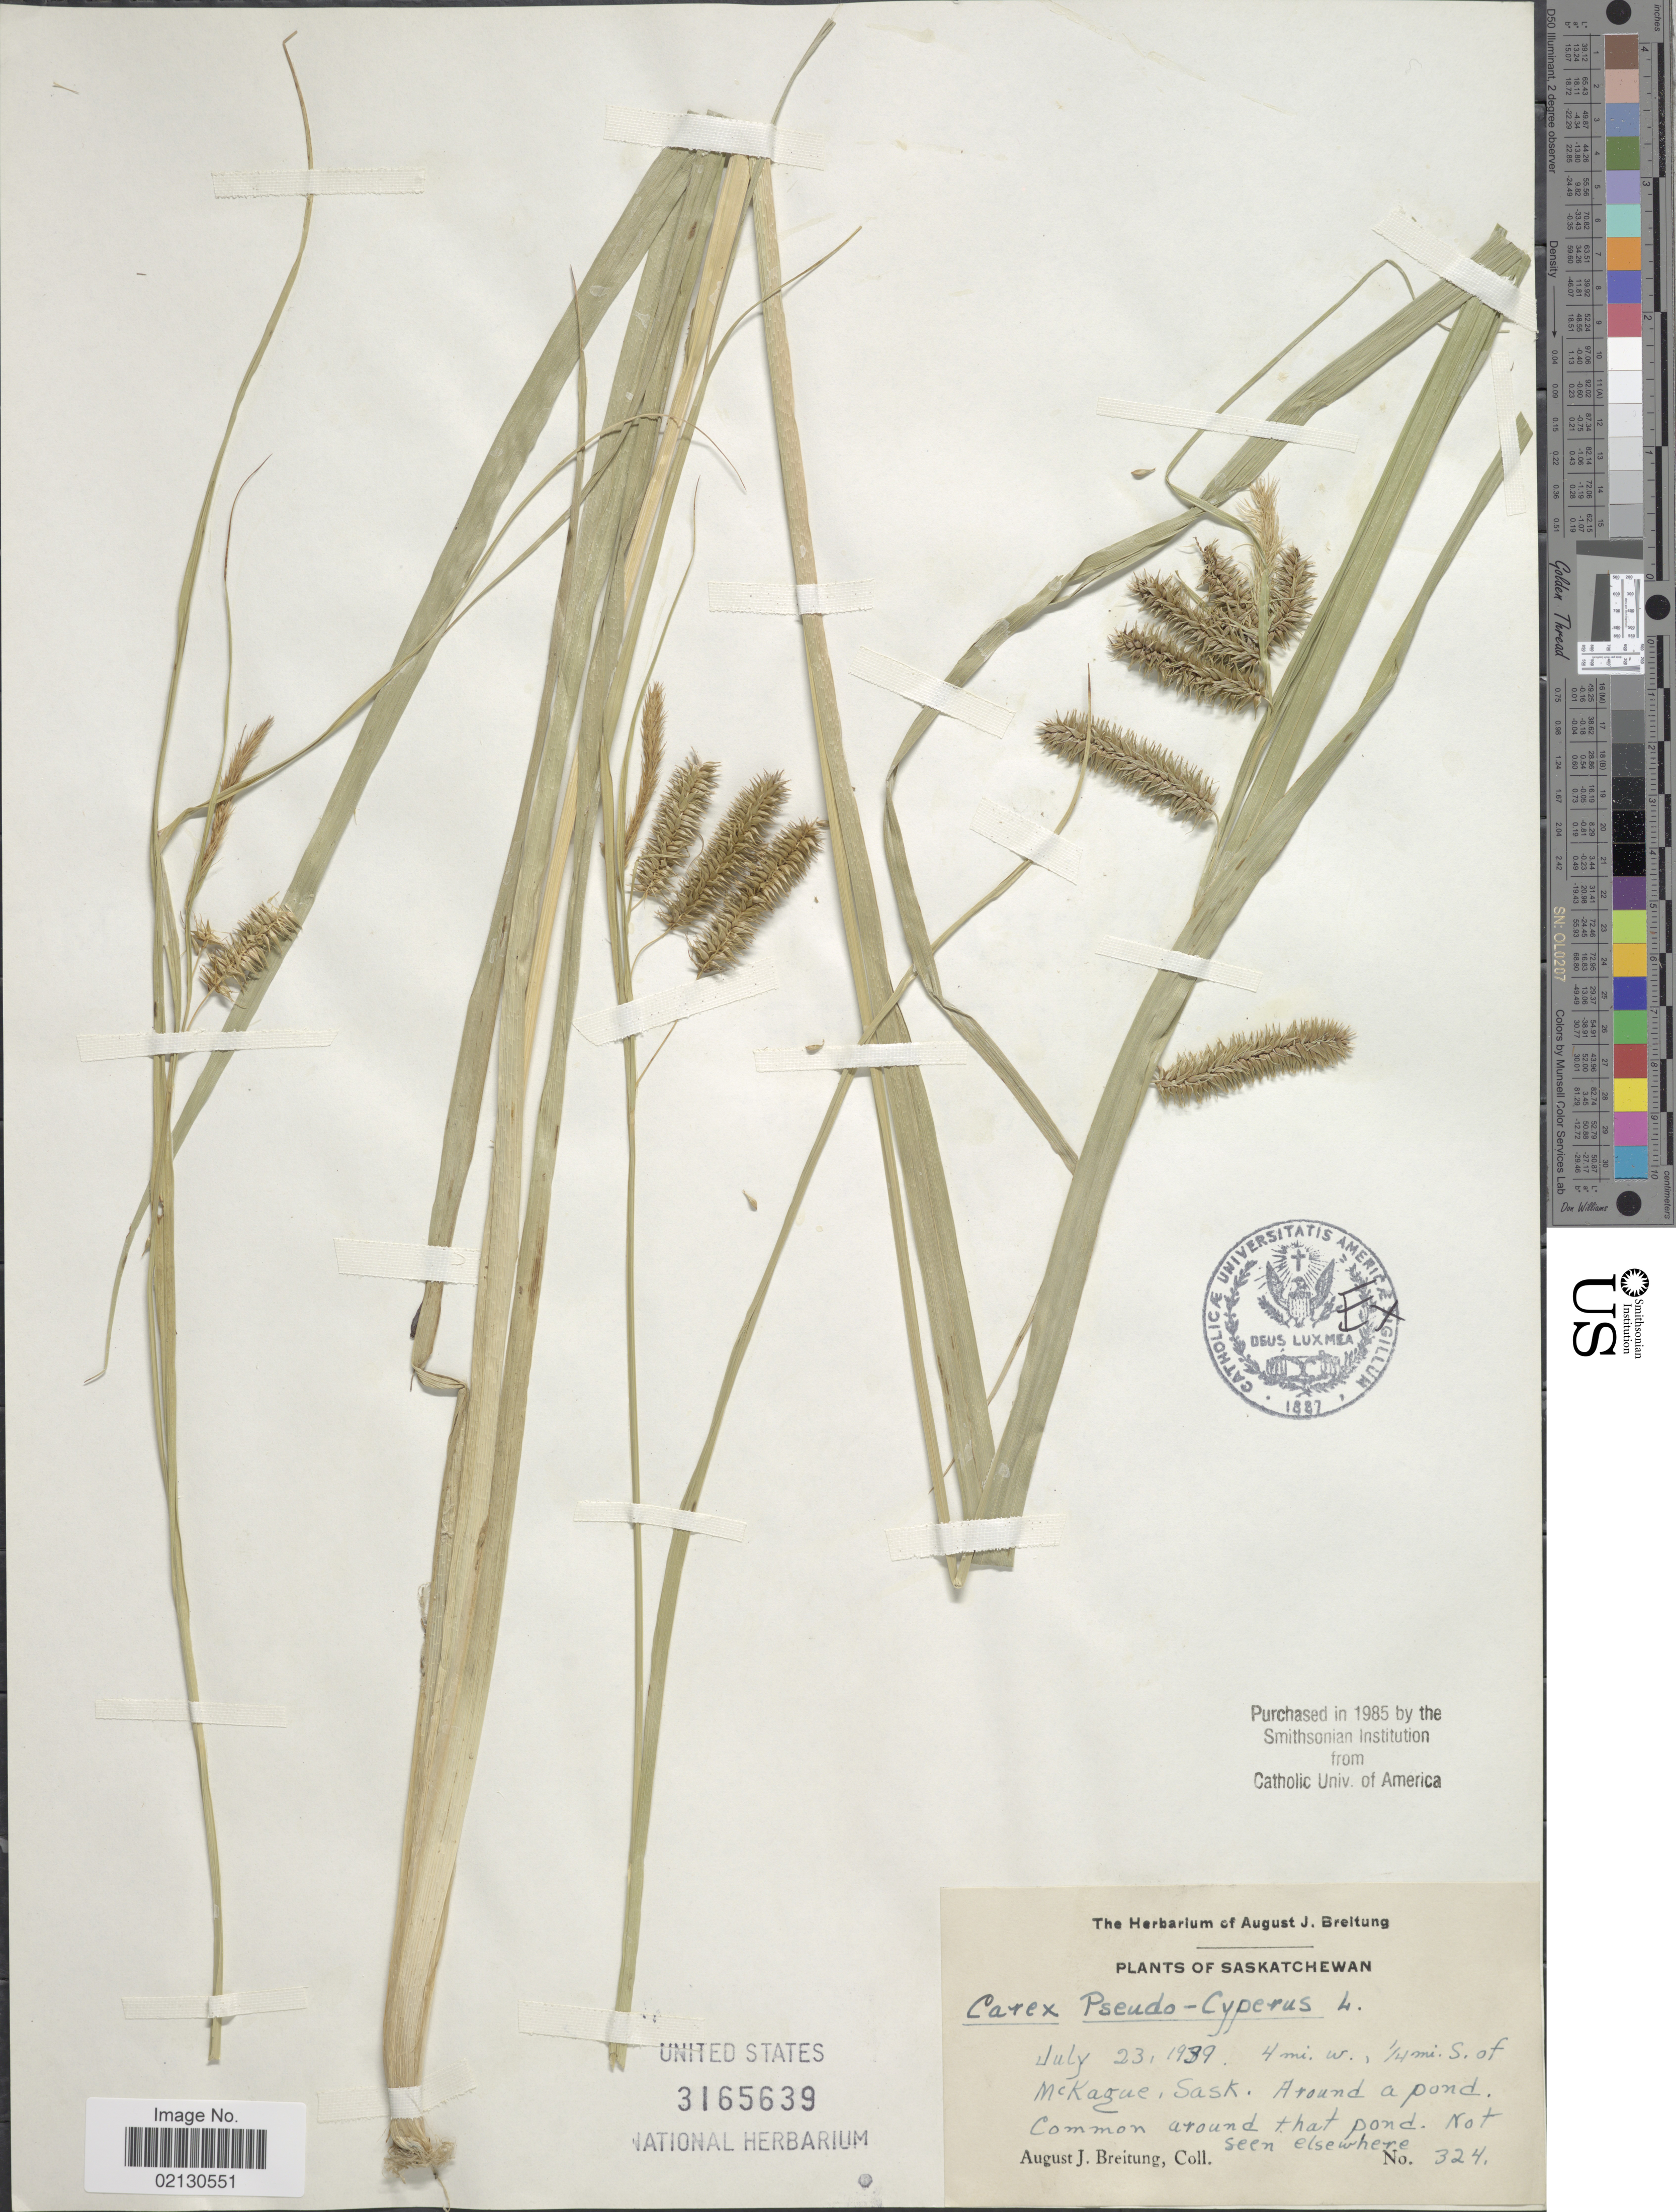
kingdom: Plantae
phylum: Tracheophyta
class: Liliopsida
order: Poales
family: Cyperaceae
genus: Carex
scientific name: Carex pseudocyperus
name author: L.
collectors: A. Breitung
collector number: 324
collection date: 1939-07-23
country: Canada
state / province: Saskatchewan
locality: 4 mi. w., ¼ mi. S. of McKague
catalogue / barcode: US 3165639